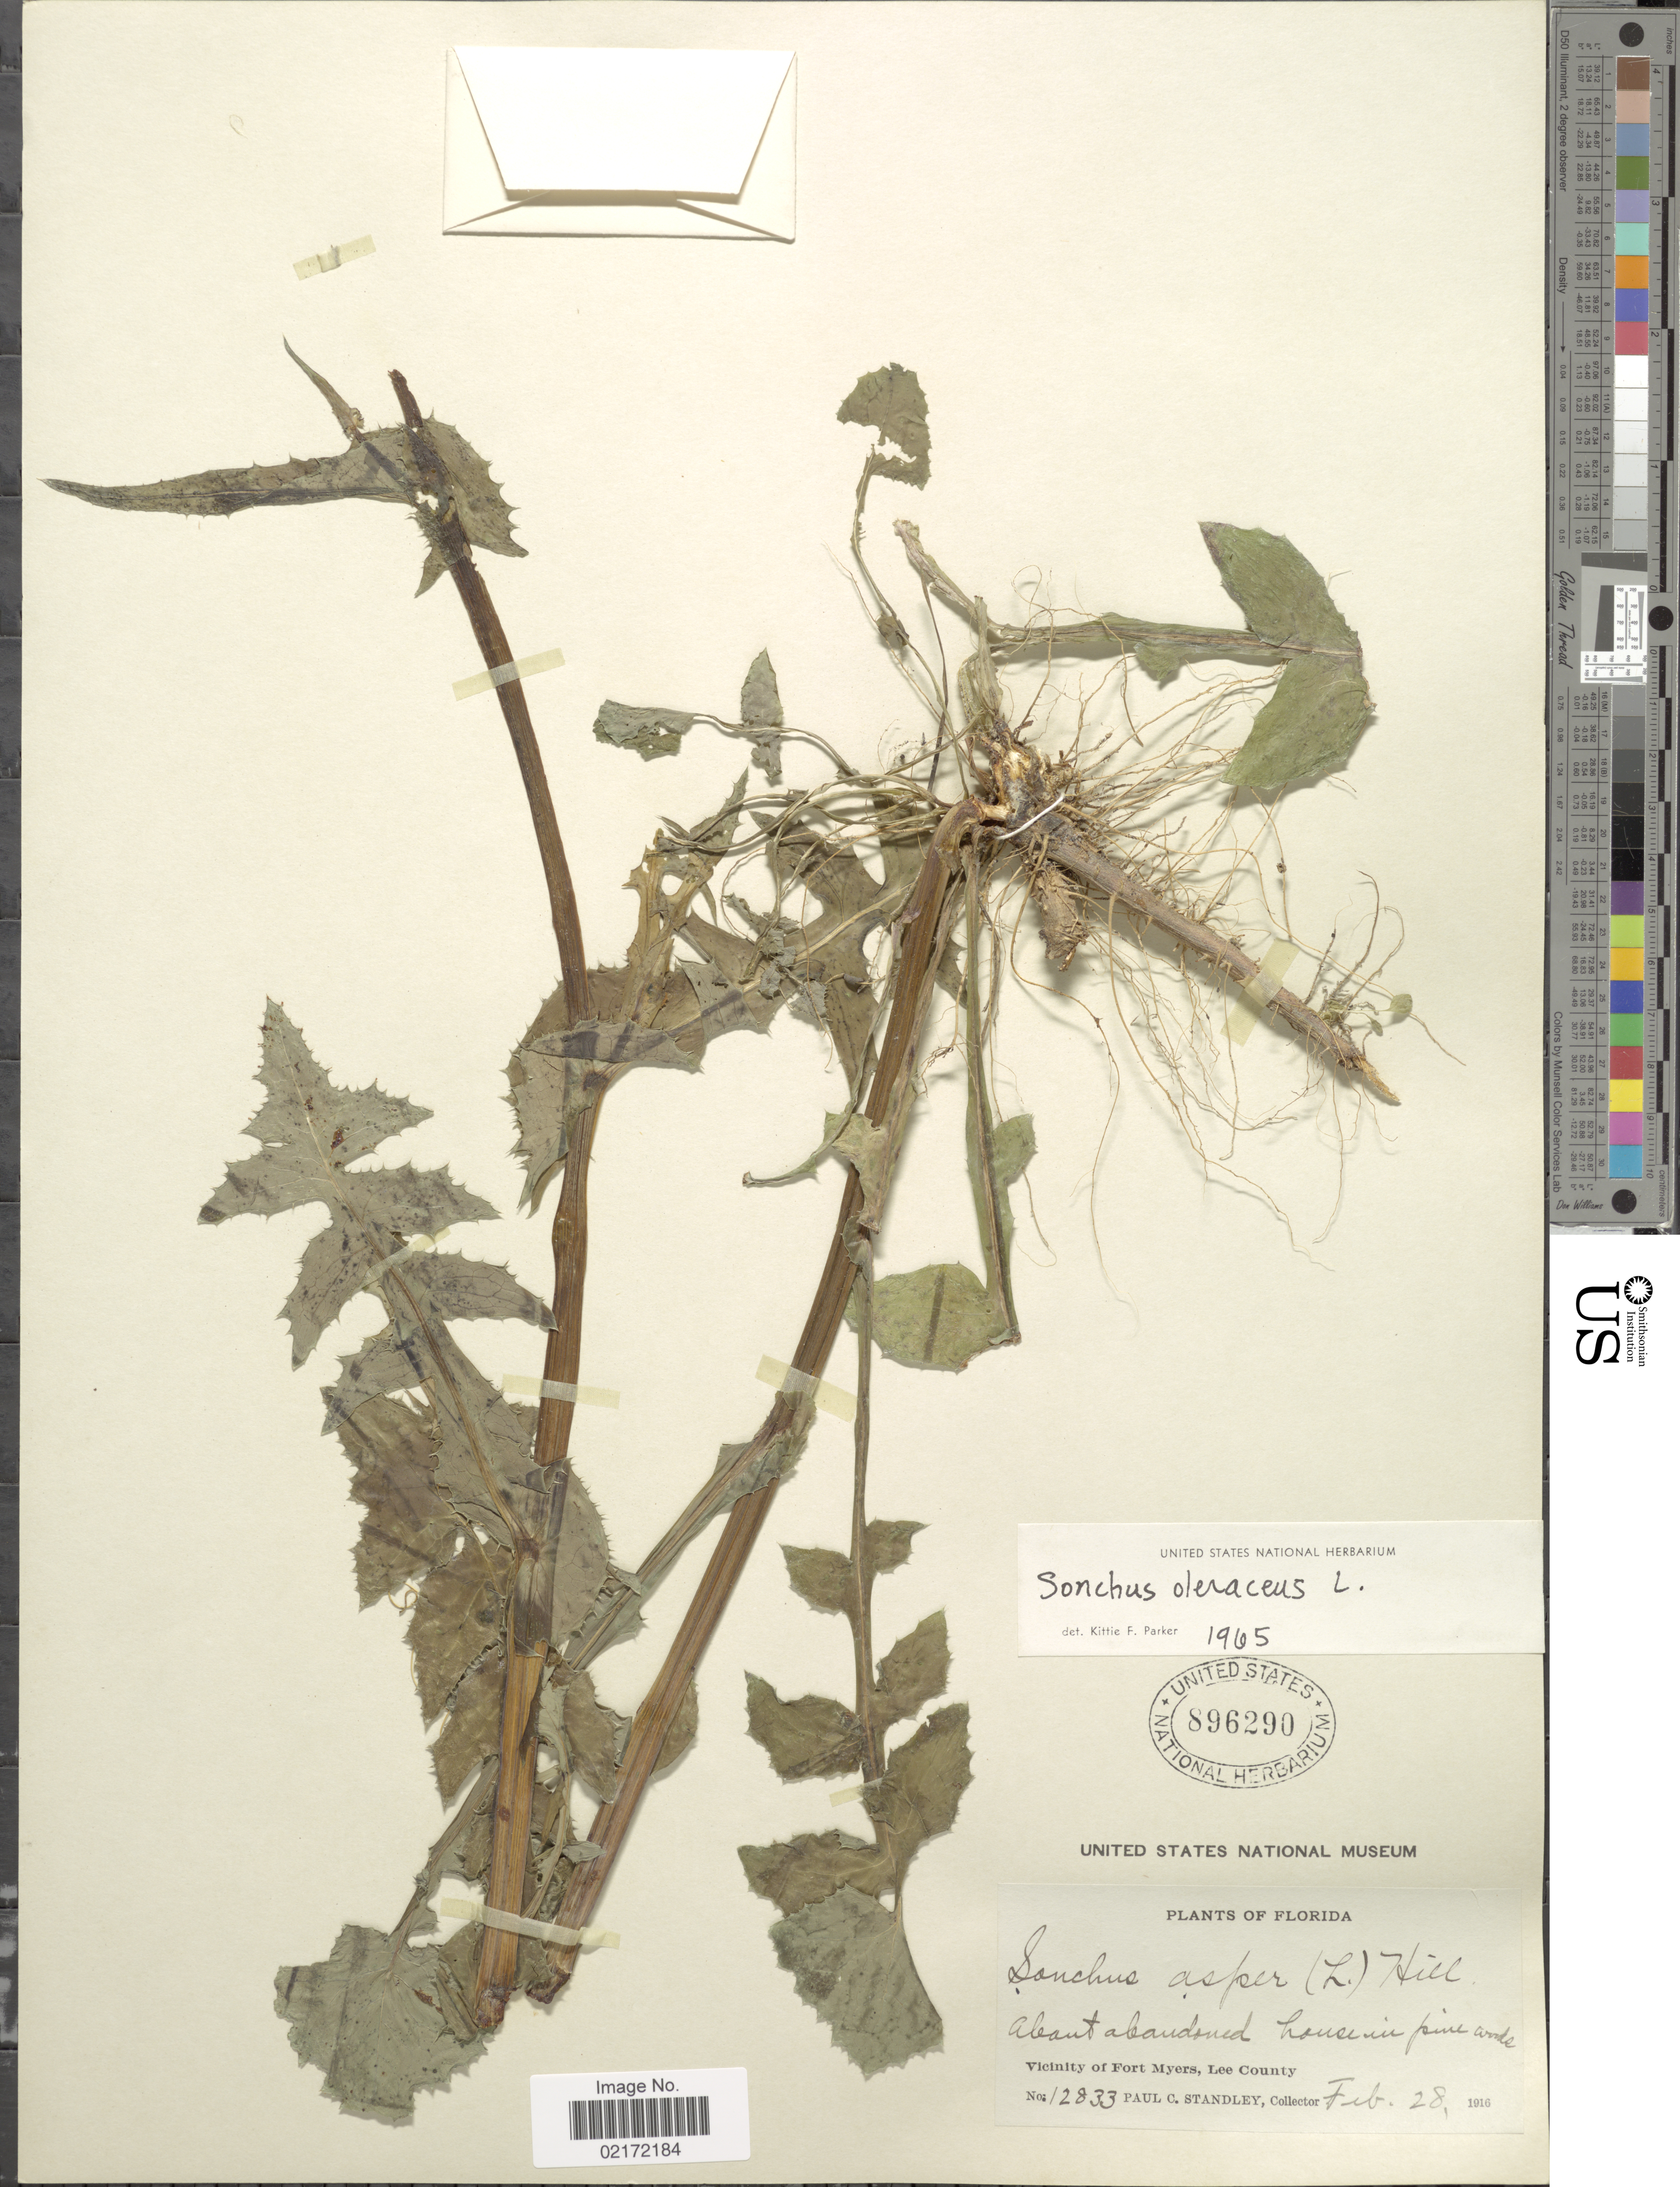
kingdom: Plantae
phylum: Tracheophyta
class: Magnoliopsida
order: Asterales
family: Asteraceae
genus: Sonchus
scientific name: Sonchus oleraceus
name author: L.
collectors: P. C. Standley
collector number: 12833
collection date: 1916-02-28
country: United States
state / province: Florida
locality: Vicinity of Fort Myers, Lee County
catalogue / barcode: US 896290